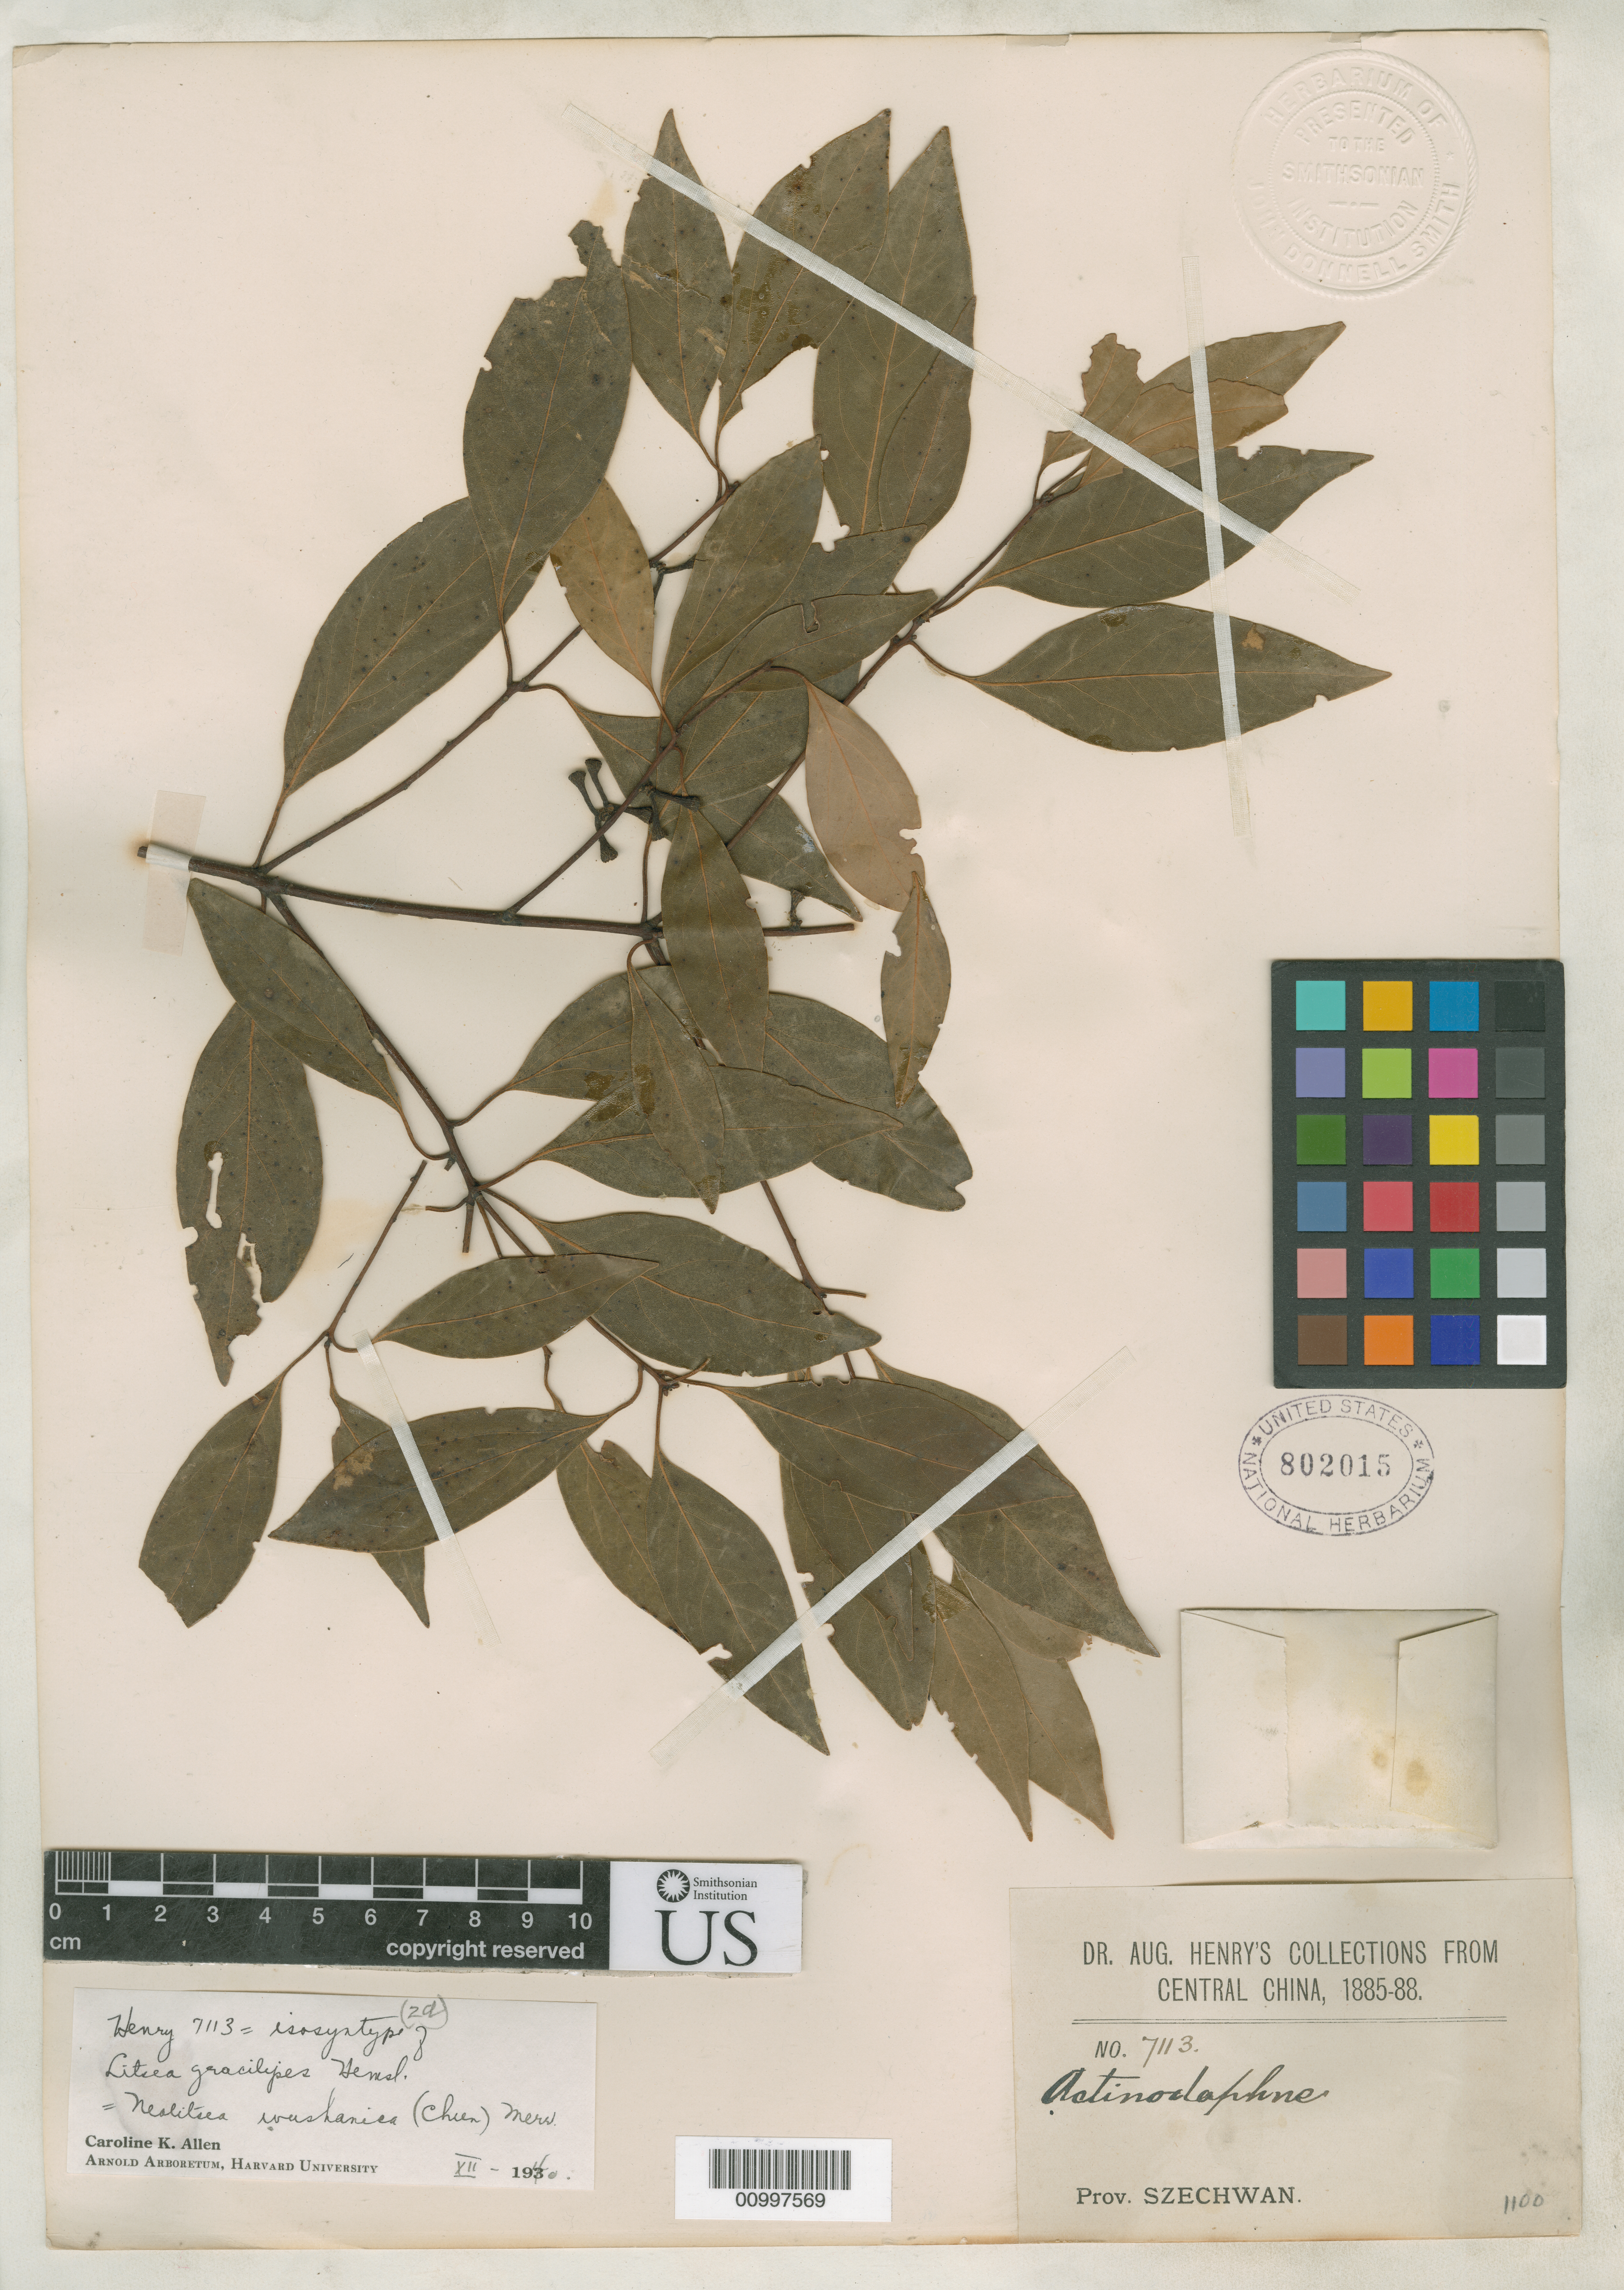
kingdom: Plantae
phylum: Tracheophyta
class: Magnoliopsida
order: Laurales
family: Lauraceae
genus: Litsea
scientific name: Litsea gracilipes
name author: Hemsl.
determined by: Allen, C. K.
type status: Isosyntype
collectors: A. Henry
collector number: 7113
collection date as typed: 1885 to -- --- 1888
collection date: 1885/1888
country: China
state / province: Sichuan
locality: Prov. Szechwan. [protologue, "Szechuen: North Wushan"]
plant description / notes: Later homonym of Litsea gracilipes Hook.f. (1886).; Also a type of Litsea wushanica Chun, nom. nov.; Replacement name for Litsea gracilipes Hemsl. (1891), non L. gracilipes Hook.f. (1886).; Also a type of Litsea gracilipes Hemsl., nom. illeg.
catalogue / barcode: US 802015